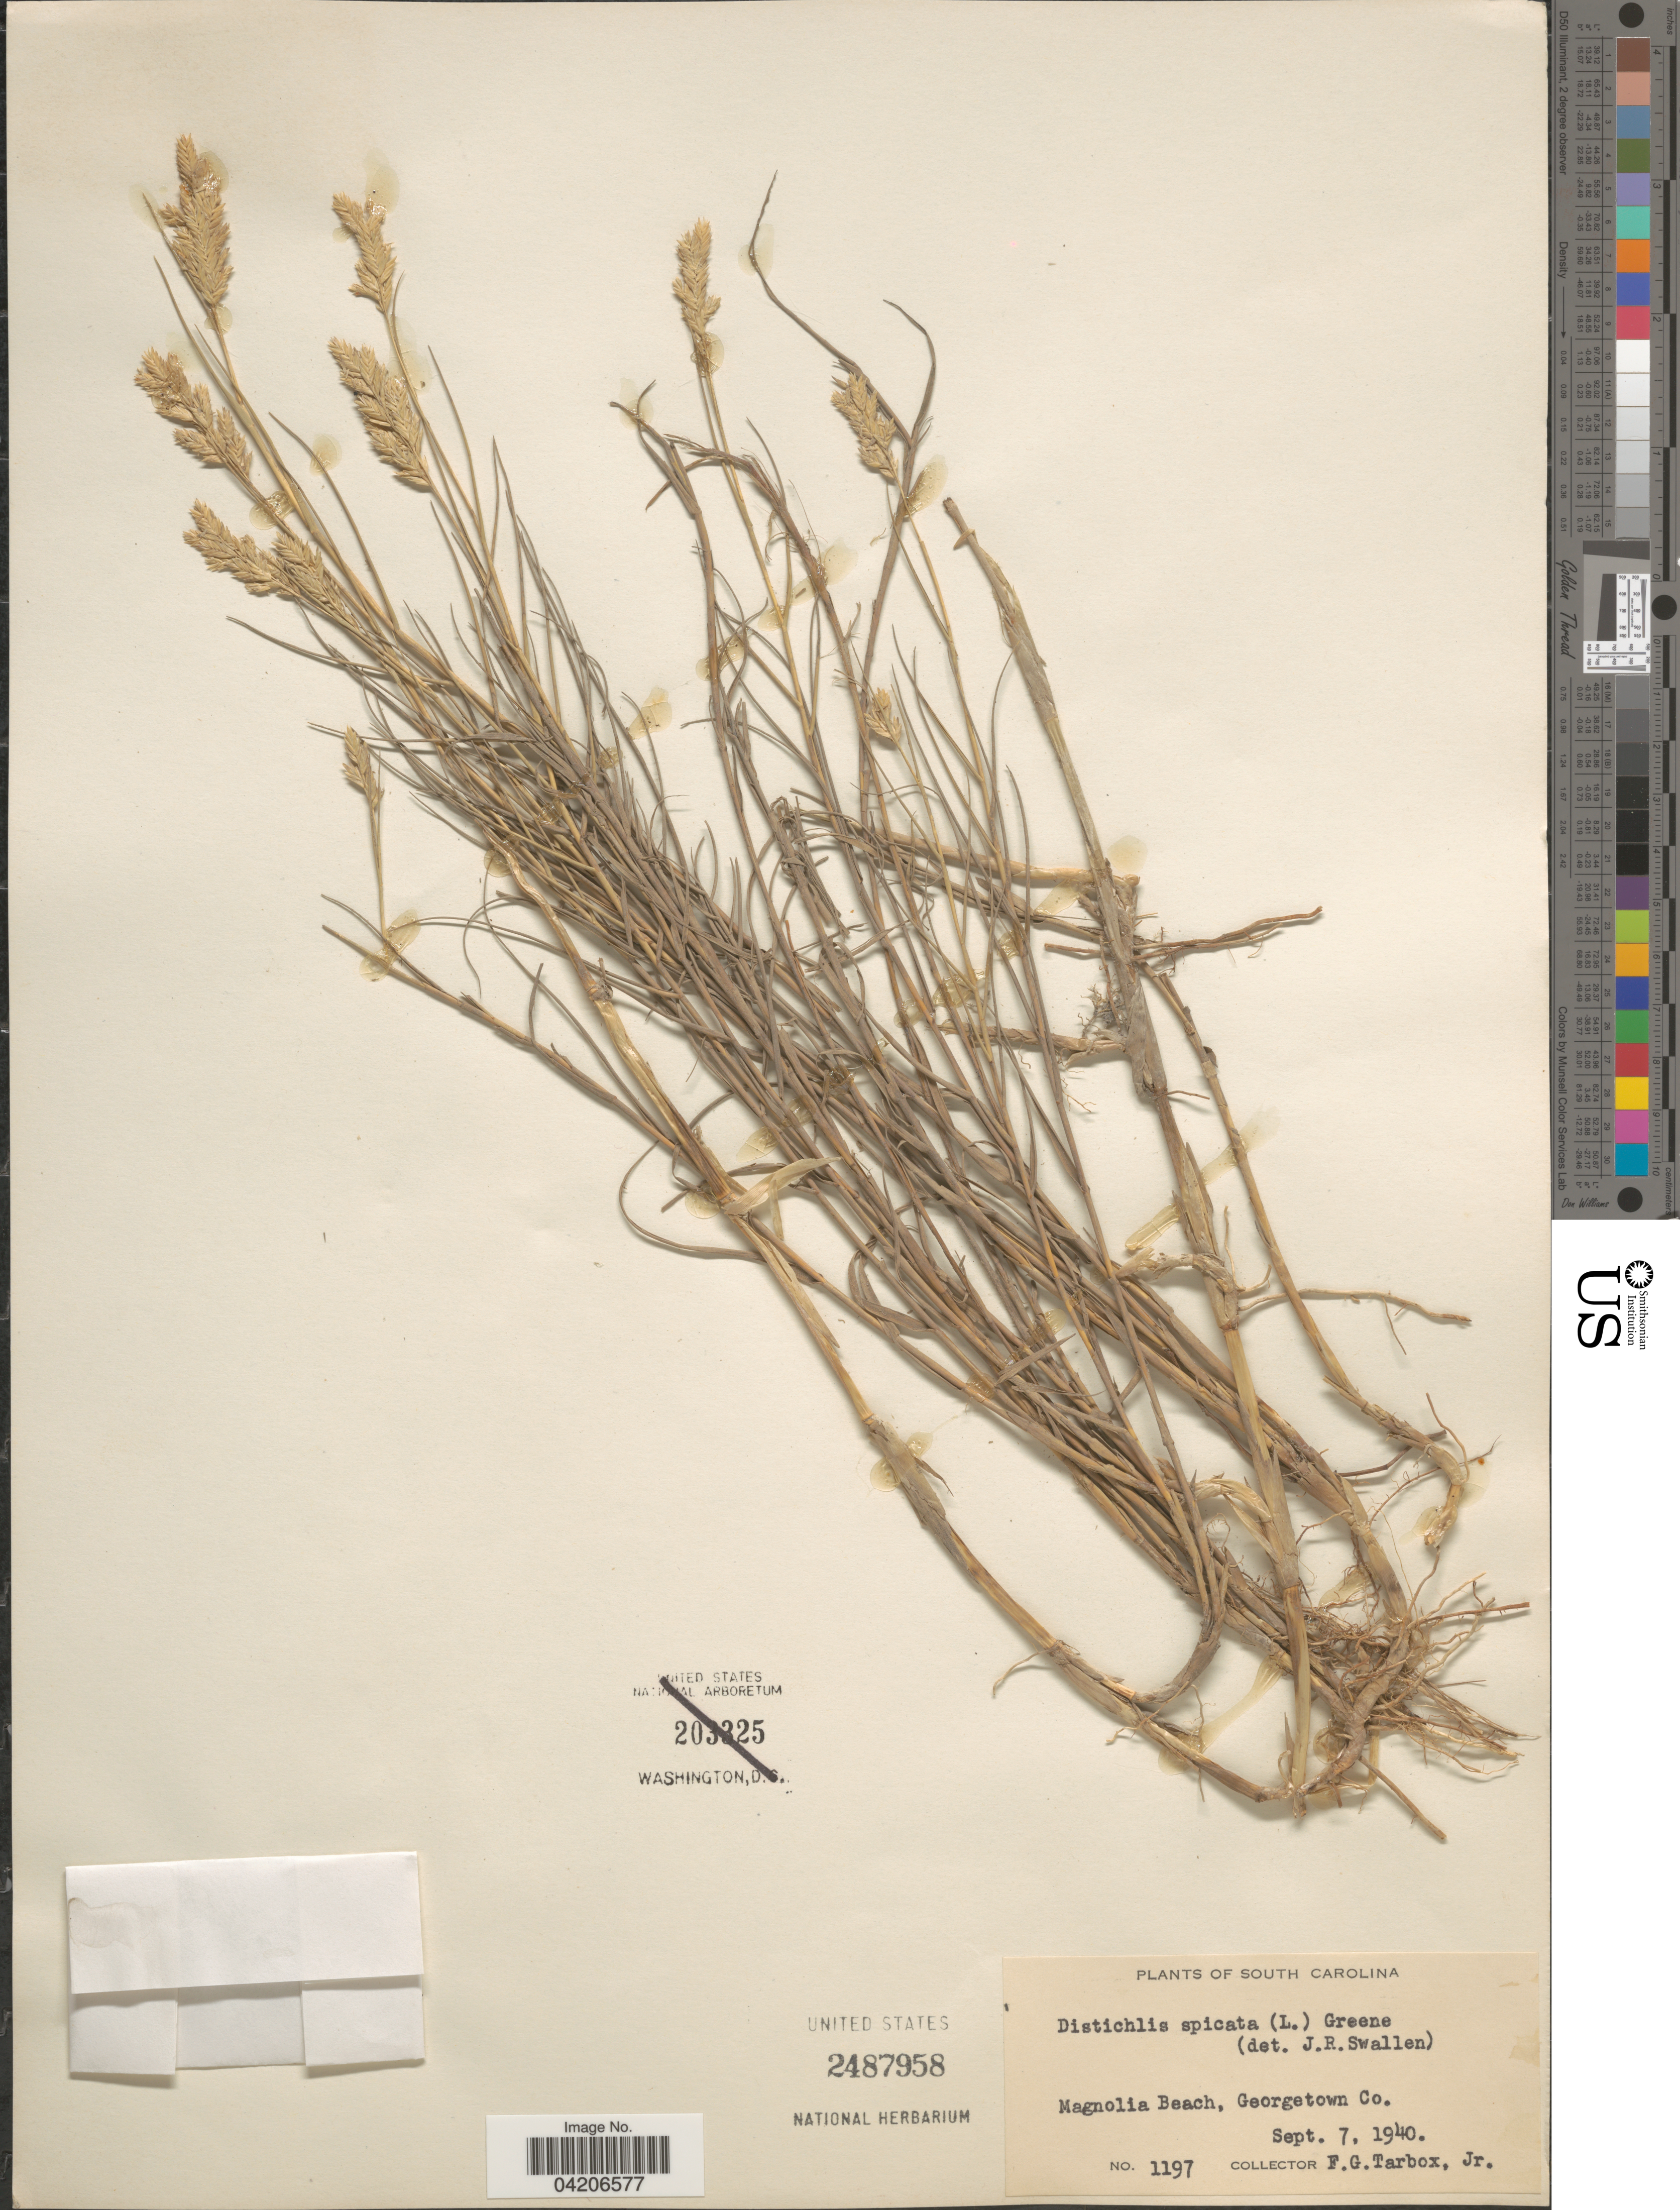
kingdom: Plantae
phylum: Tracheophyta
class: Liliopsida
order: Poales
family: Poaceae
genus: Distichlis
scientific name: Distichlis spicata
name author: (L.) Greene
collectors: F. Tarbox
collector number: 1197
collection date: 1940-09-07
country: United States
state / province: South Carolina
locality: Magnolia Beach, Georgetown Co.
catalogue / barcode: US 2487958